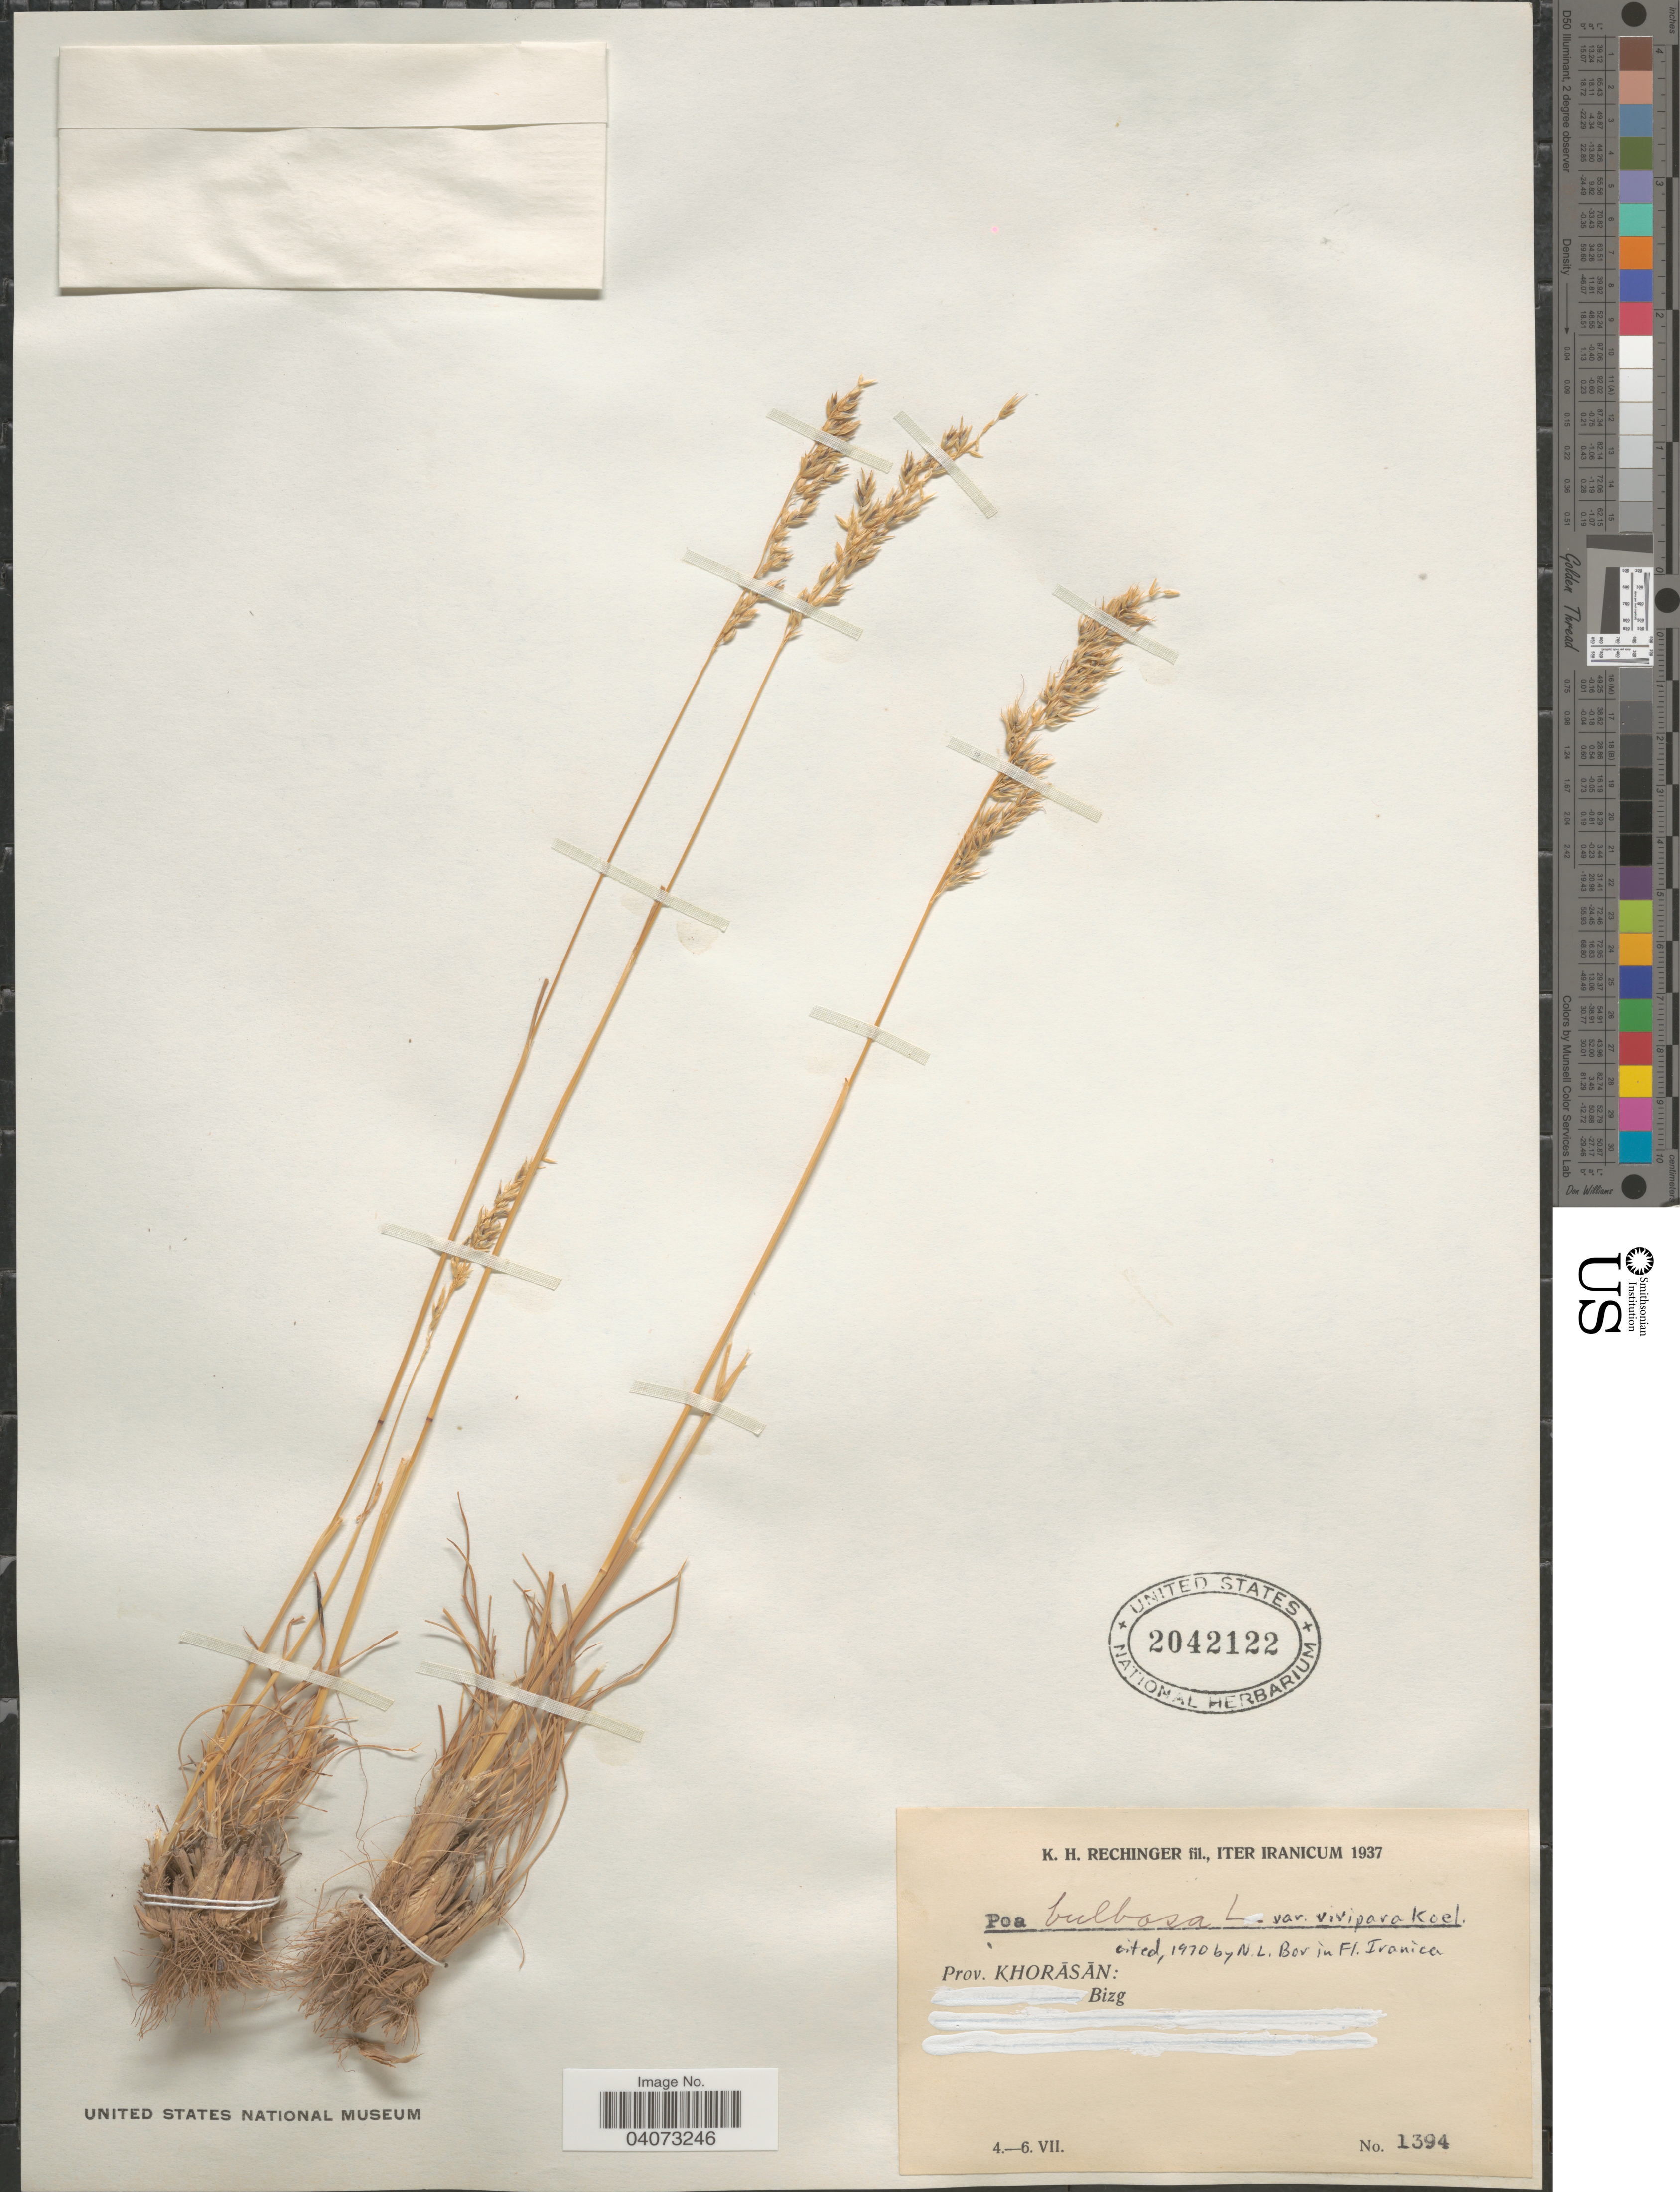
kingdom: Plantae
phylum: Tracheophyta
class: Liliopsida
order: Poales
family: Poaceae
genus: Poa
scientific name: Poa bulbosa subsp. bulbosa var. vivipara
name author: Koeler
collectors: K. H. Rechinger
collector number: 1394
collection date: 1937-07-04/1937-07-06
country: Iran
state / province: Khorasan [obsolete]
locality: Iter Iranicum 1937. Bizg.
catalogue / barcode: US 2042122